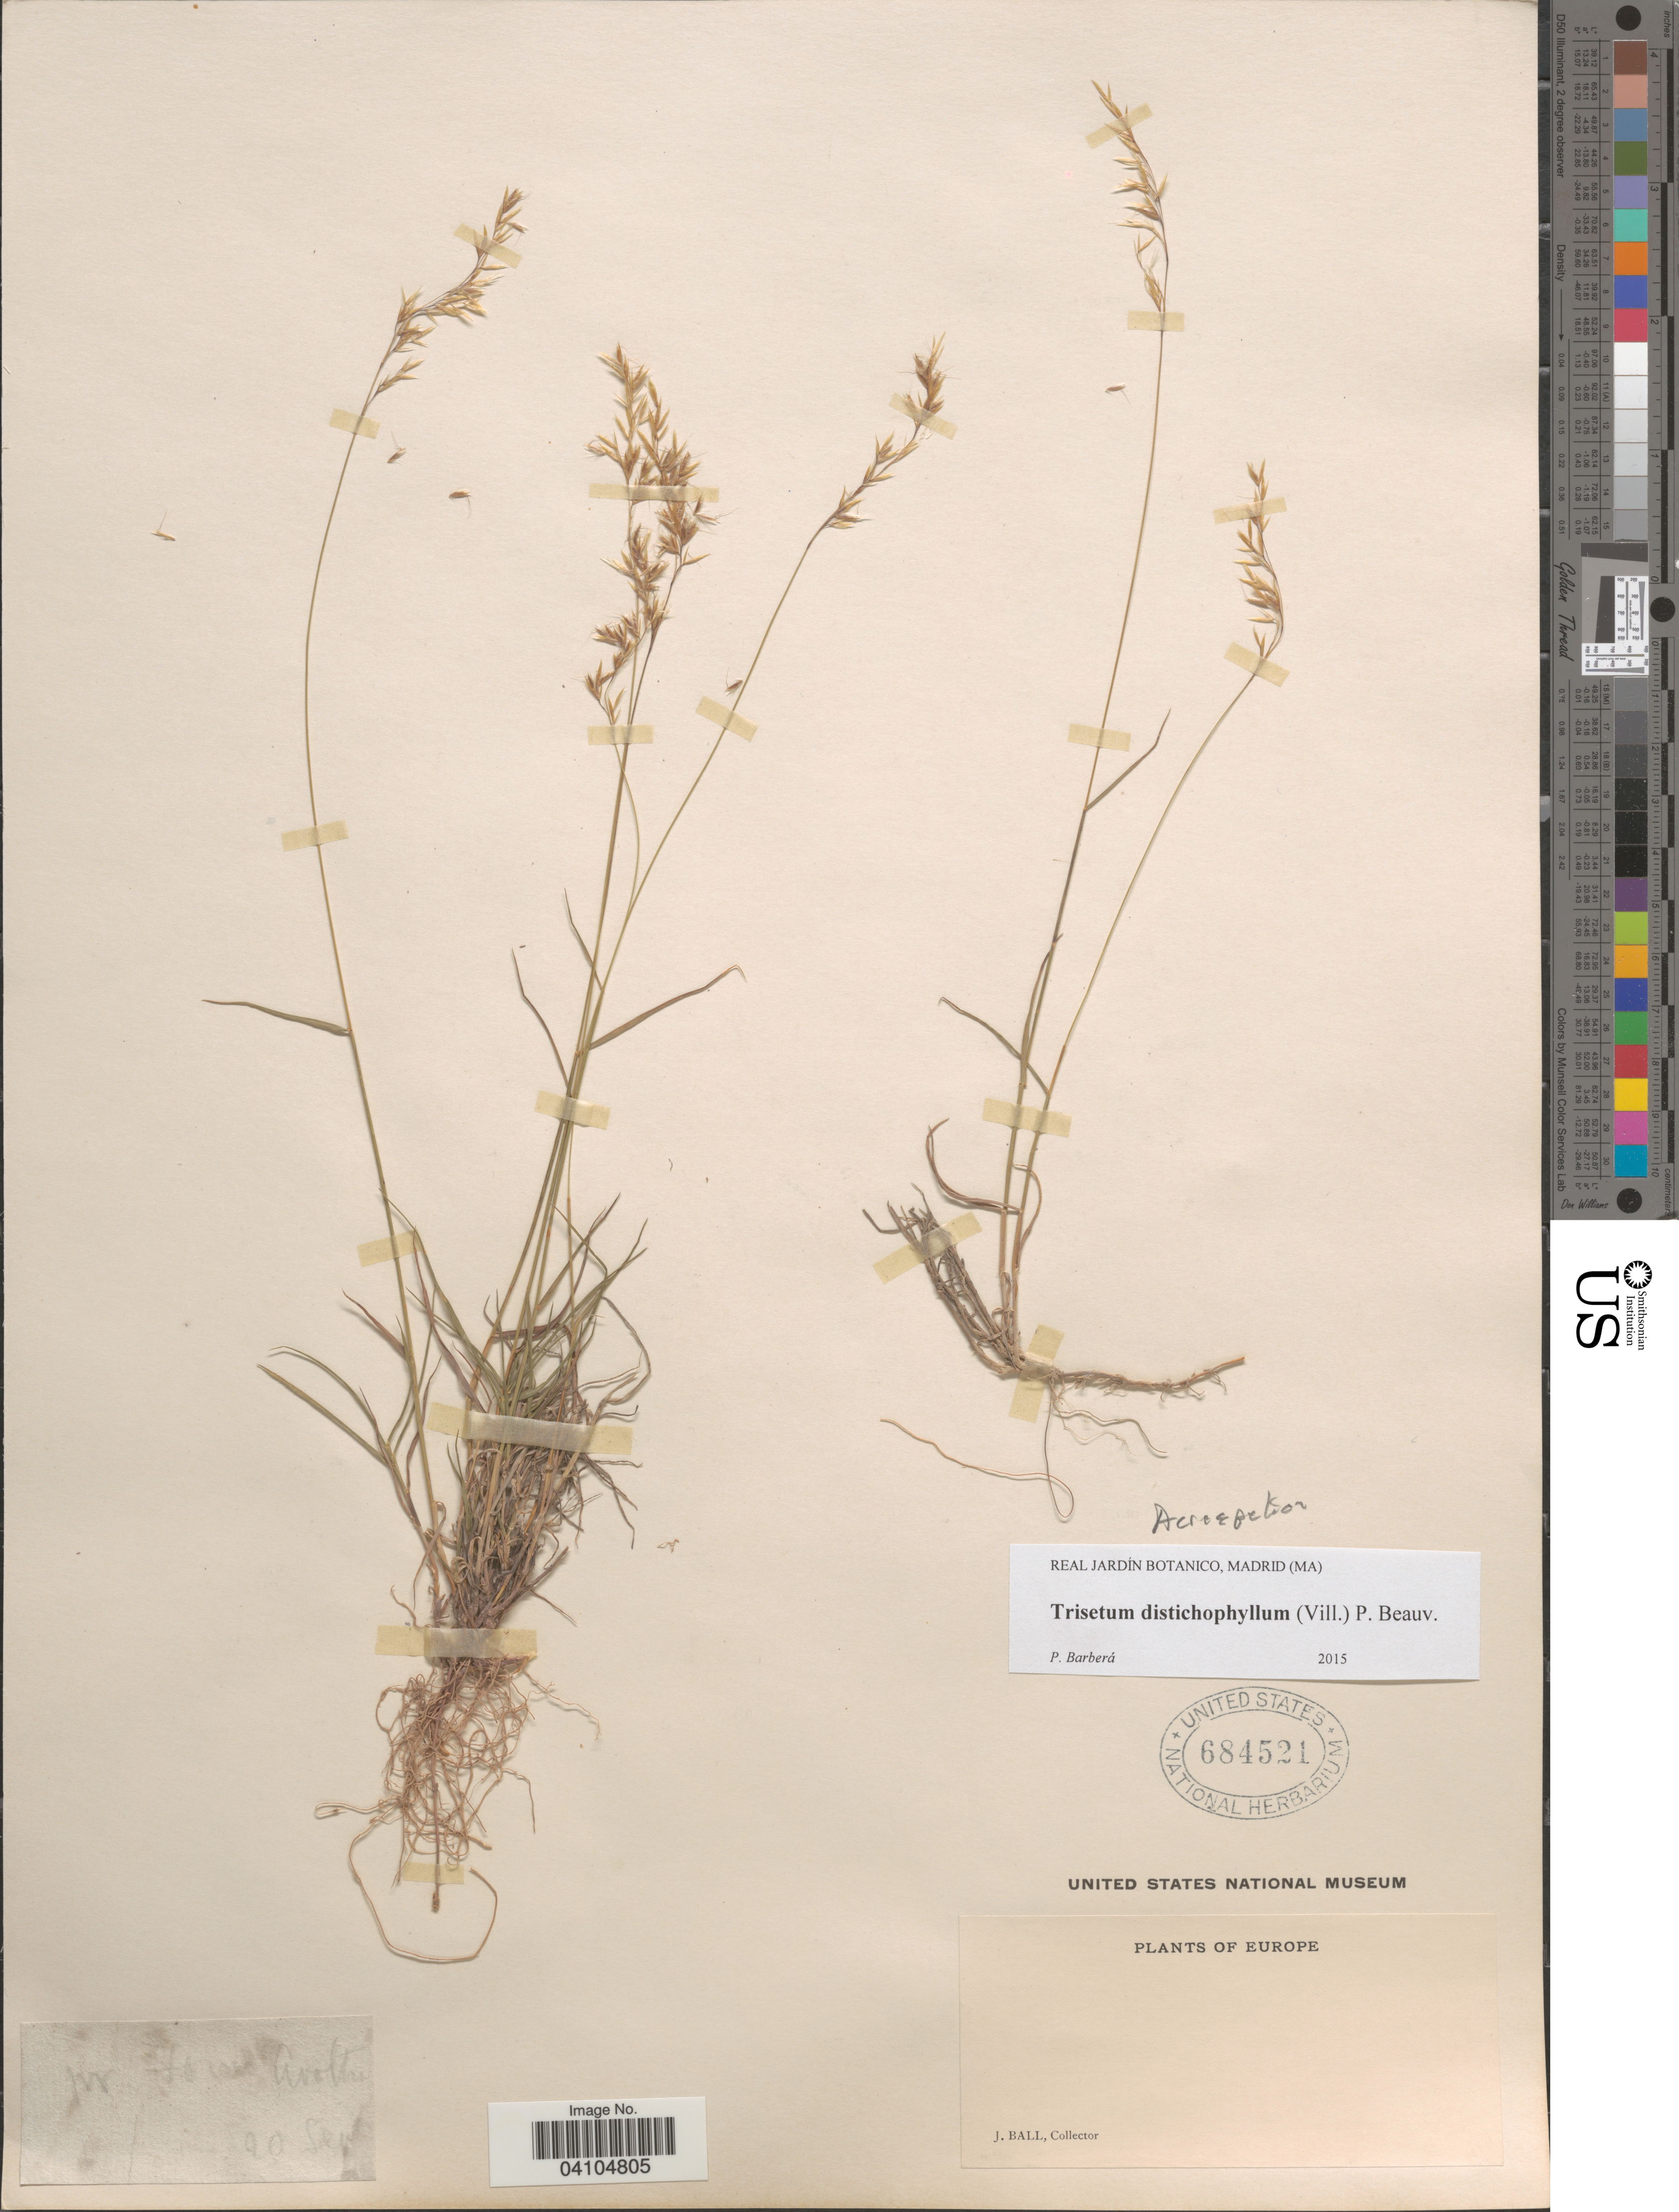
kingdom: Plantae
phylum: Tracheophyta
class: Liliopsida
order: Poales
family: Poaceae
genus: Acrospelion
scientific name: Acrospelion distichophyllum ined.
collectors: J. Ball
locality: Europe. [illegible text]. Avolta[interpreted].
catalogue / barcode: US 684521